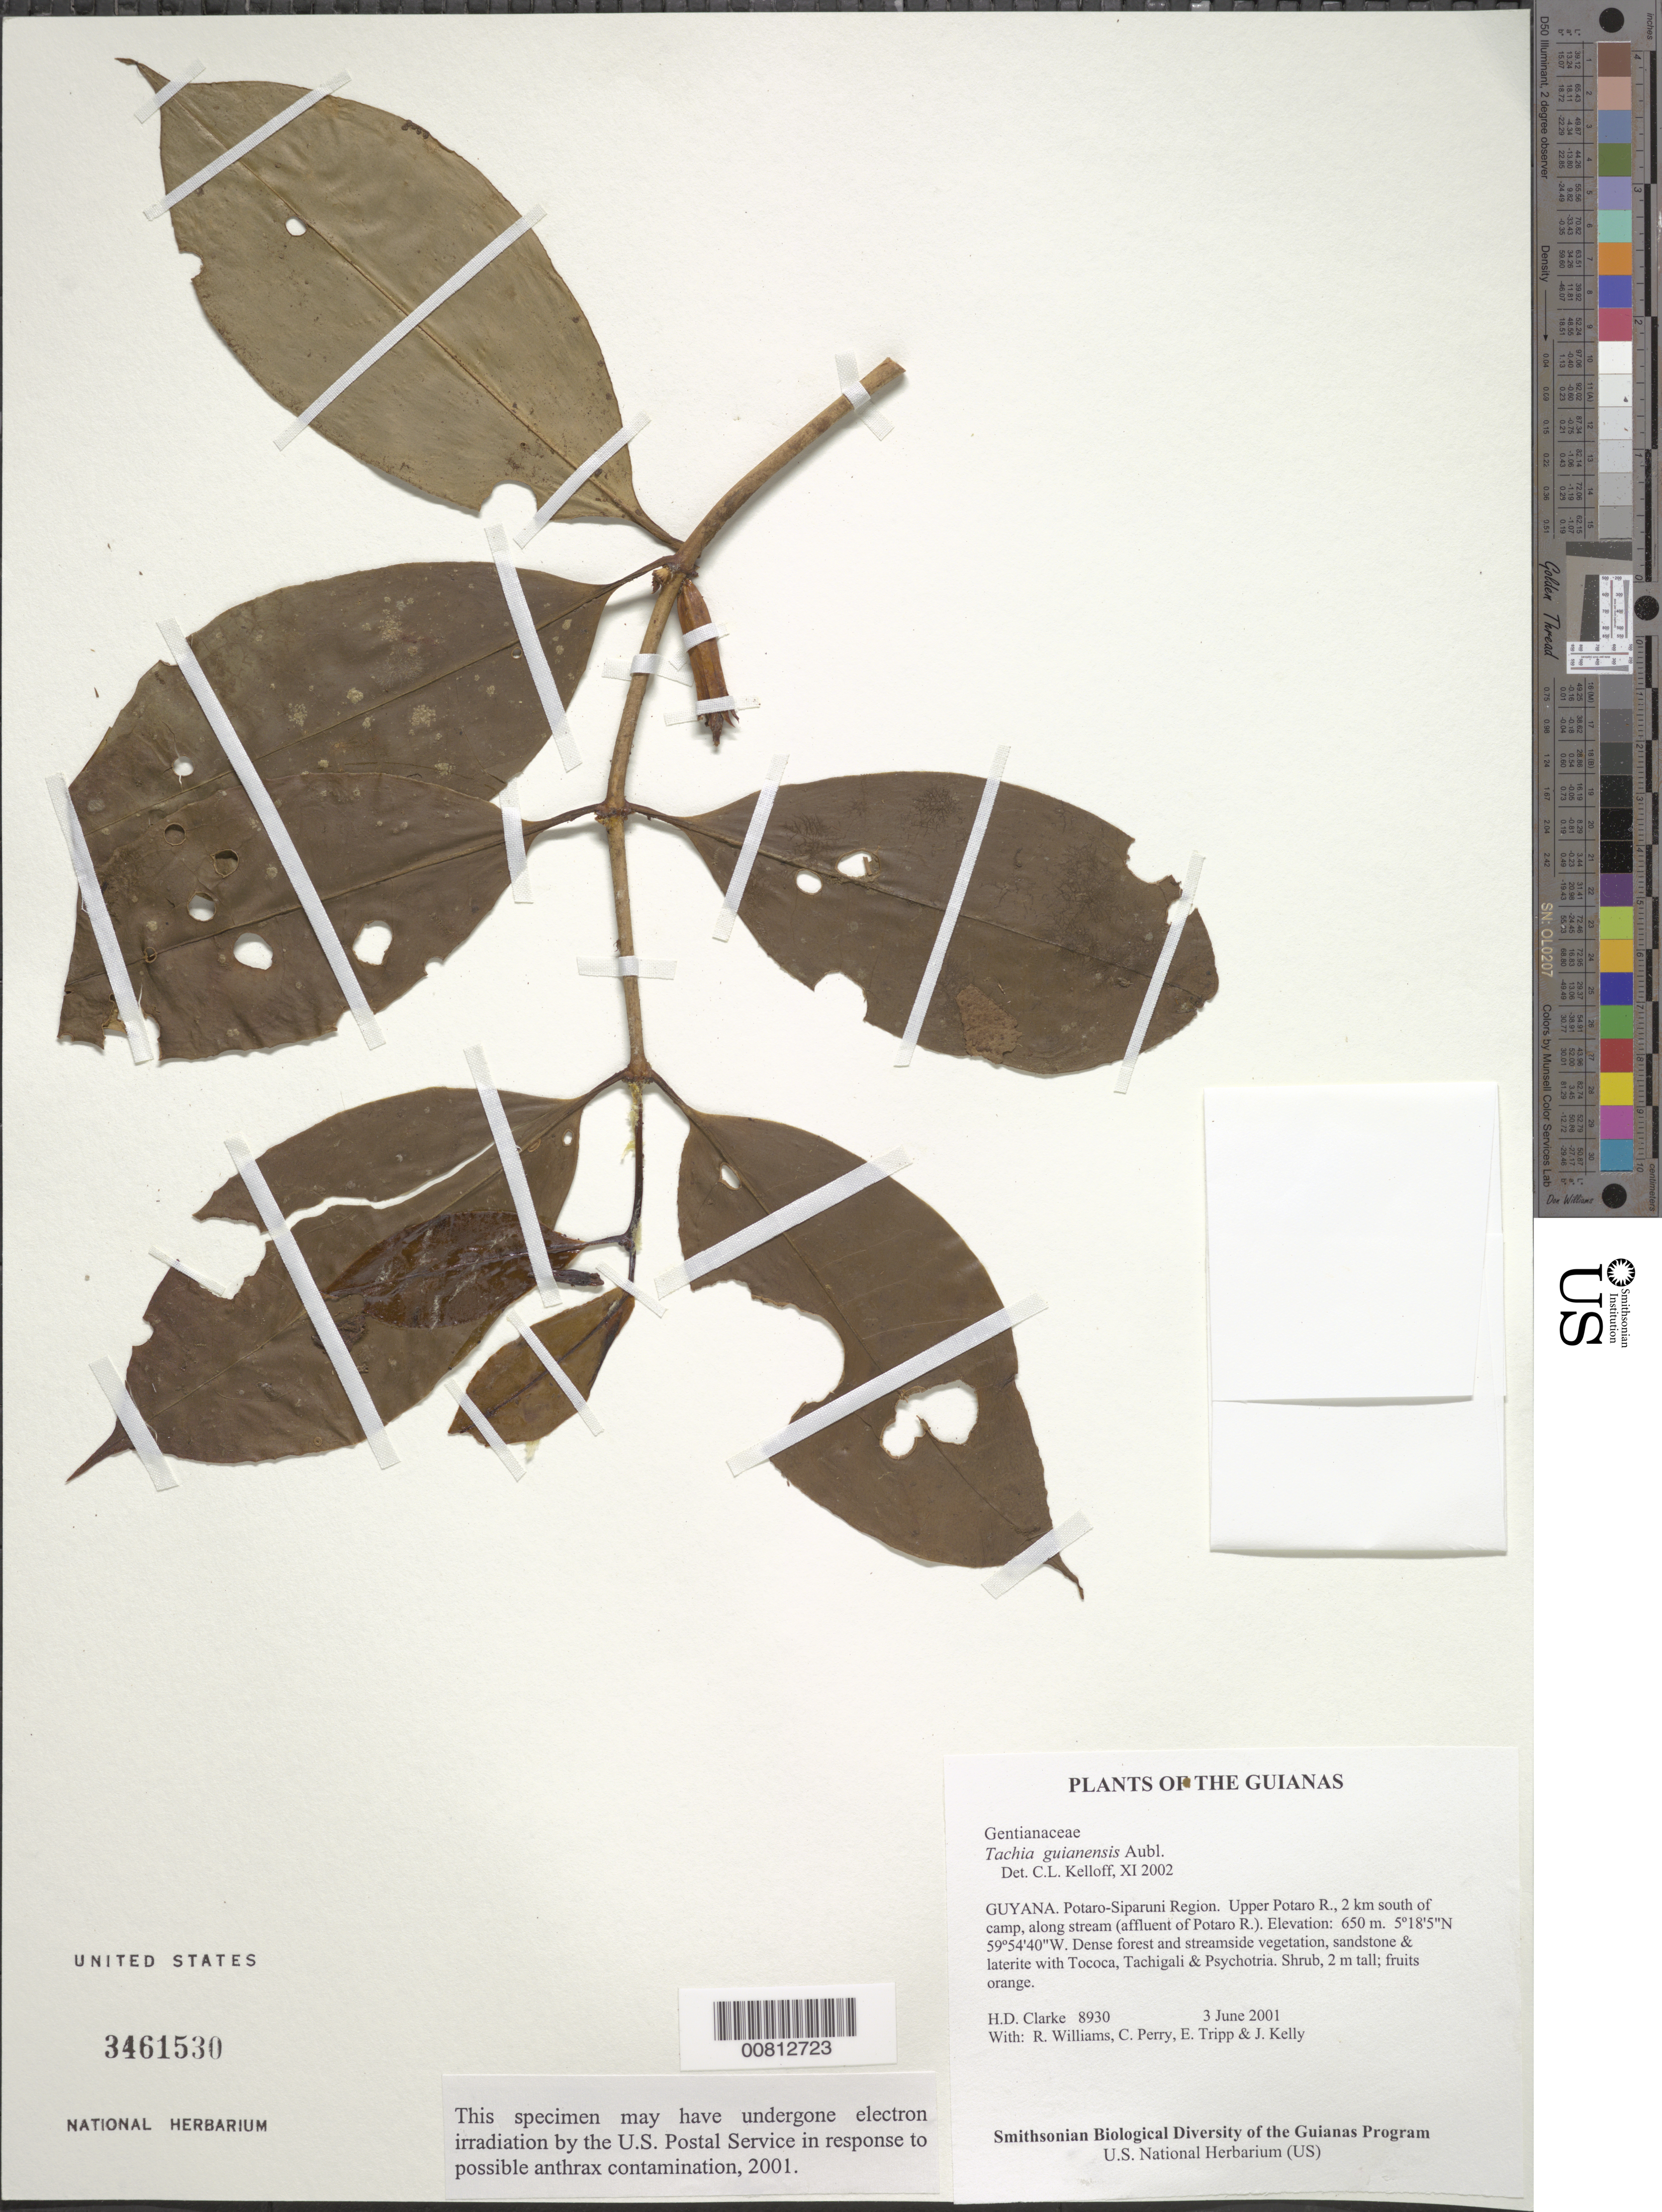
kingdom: Plantae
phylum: Tracheophyta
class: Magnoliopsida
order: Gentianales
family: Gentianaceae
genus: Tachia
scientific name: Tachia guianensis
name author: Aubl.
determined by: Kelloff, Carol L., (US), Smithsonian Institution - National Museum of Natural History (UNITED STATES)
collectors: H. D. Clarke, R. Williams, C. Perry, E. Tripp & J. Kelly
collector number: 8930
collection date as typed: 3 June 2001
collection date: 2001-06-03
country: Guyana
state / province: Potaro-Siparuni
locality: Upper Potaro R., 2 km south of camp, along stream (affluent of Potaro R.)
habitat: Dense forest and streamside vegetation, sandstone & laterite with Tococa, Tachigali & Psychotria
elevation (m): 650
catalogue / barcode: US 3461530